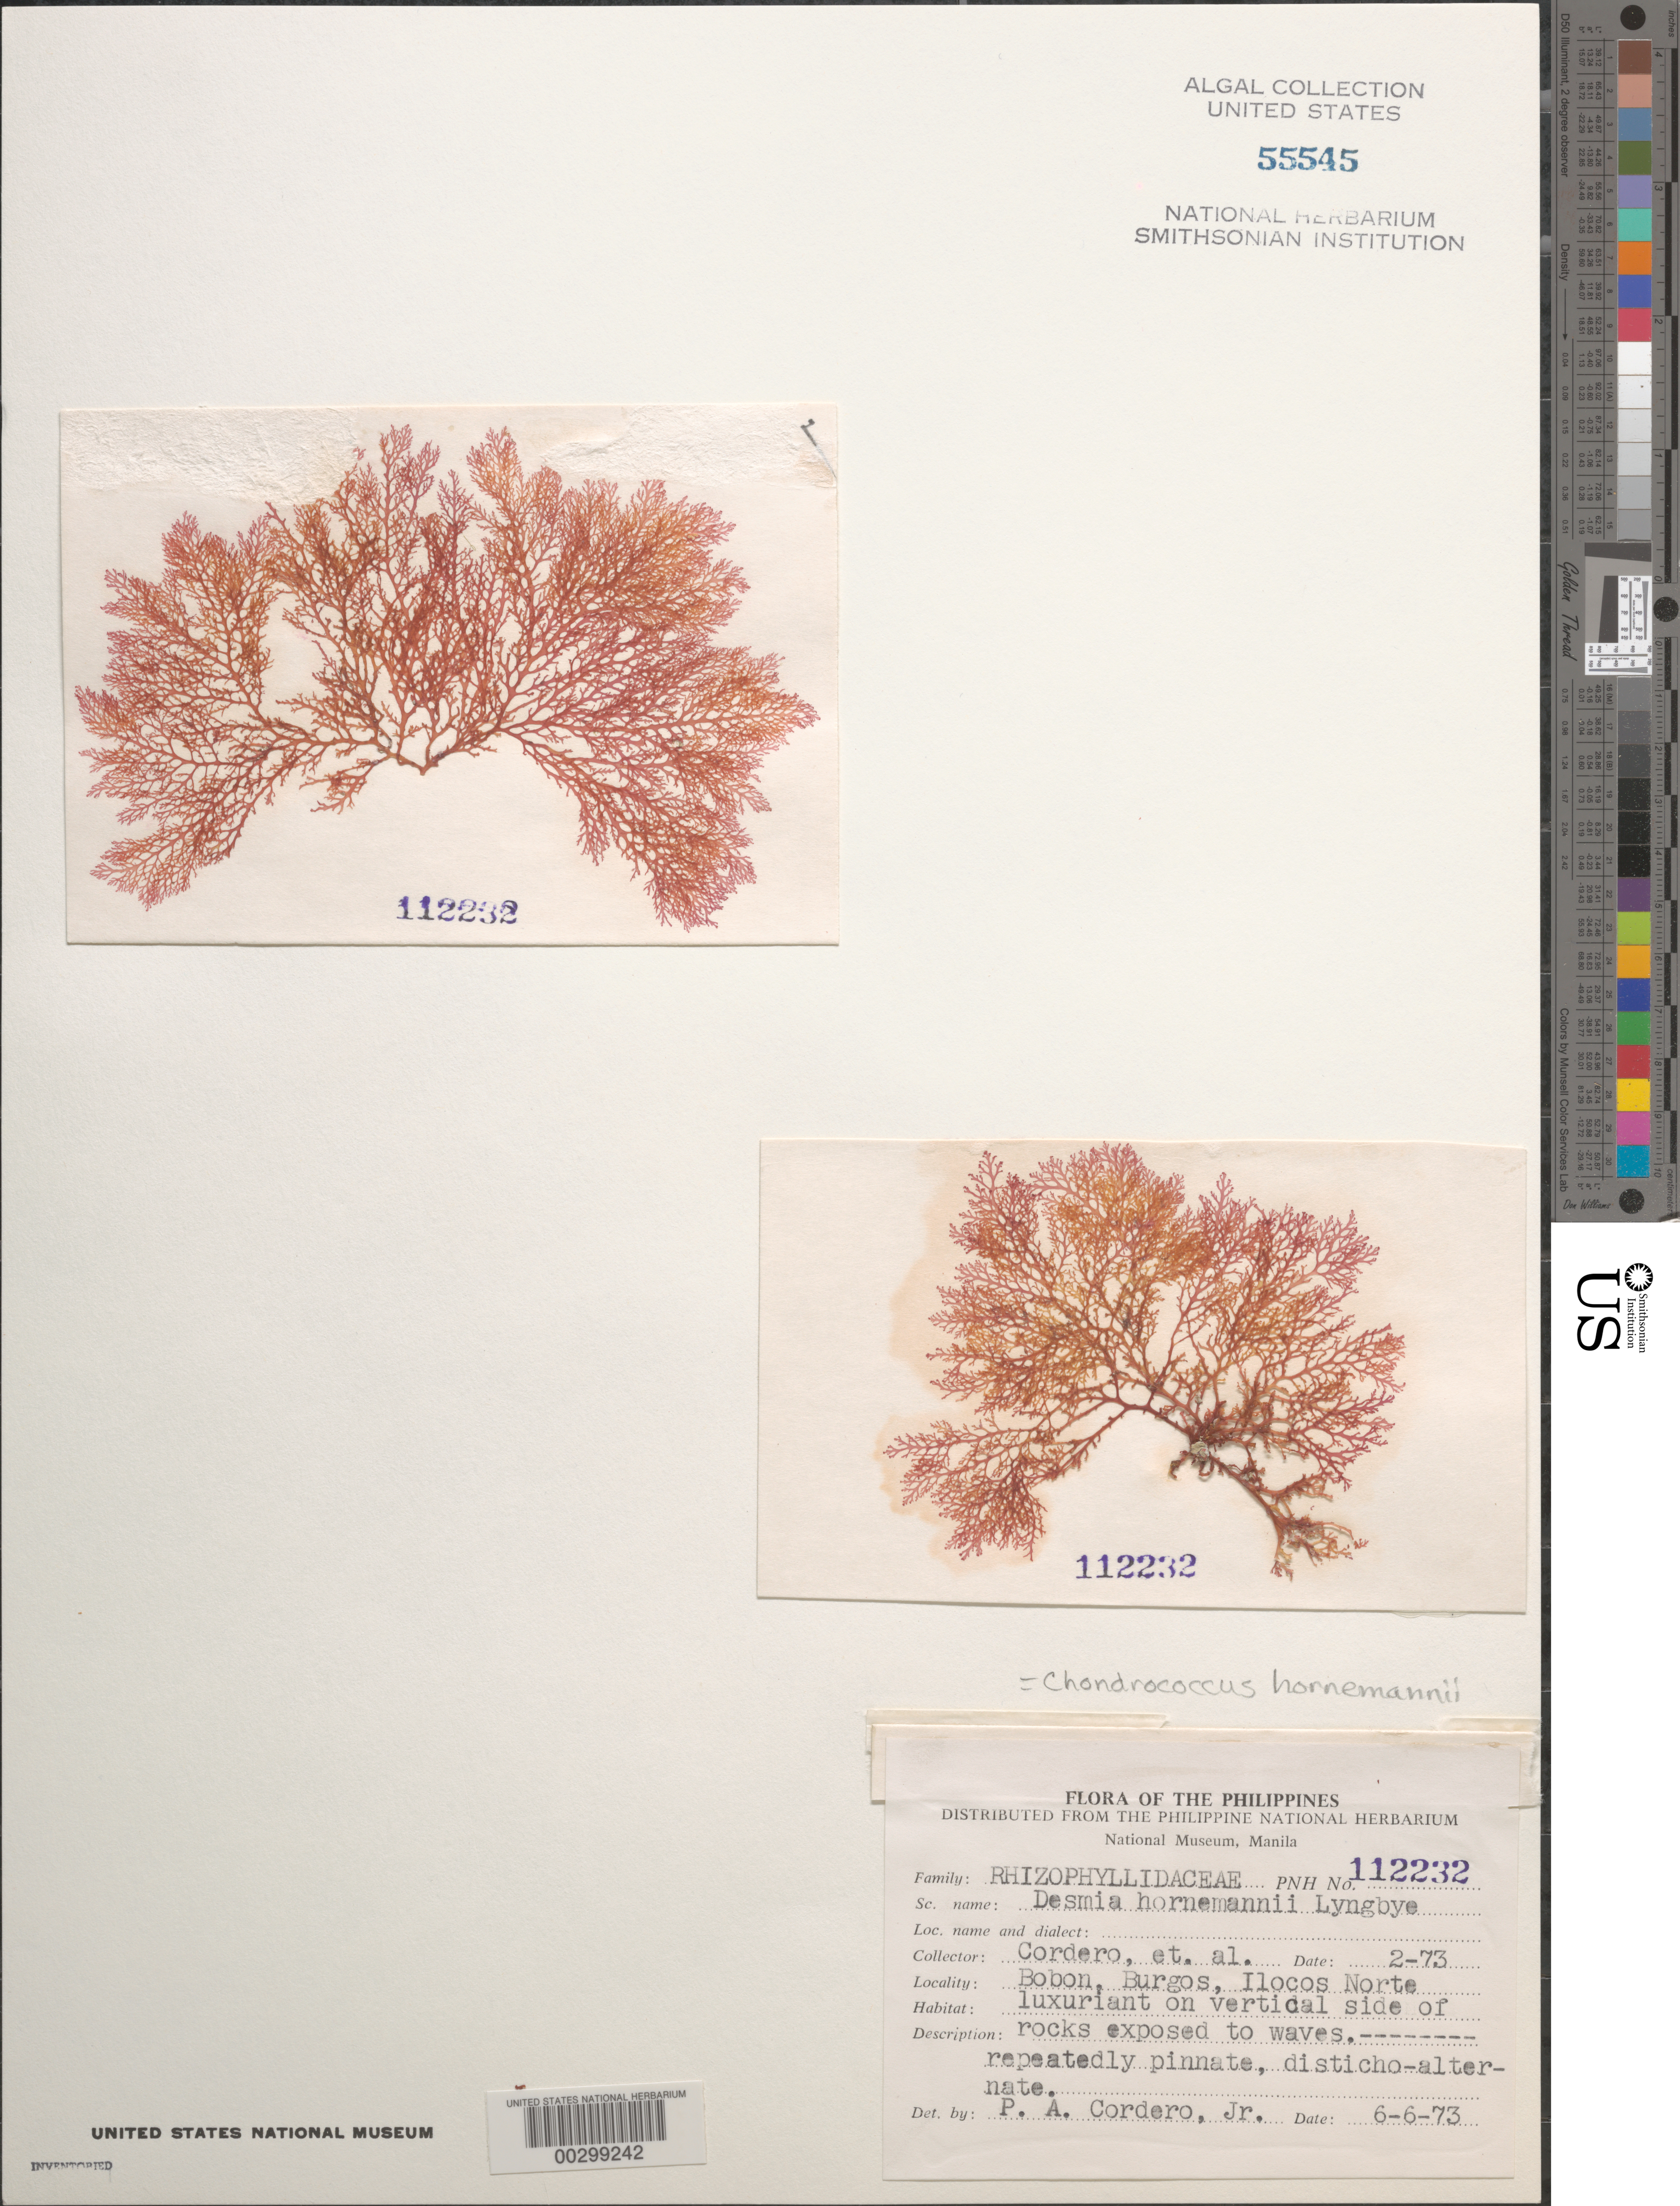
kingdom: Plantae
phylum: Rhodophyta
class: Florideophyceae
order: Gigartinales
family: Rhizophyllidaceae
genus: Portieria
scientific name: Portieria hornemannii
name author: (Lyngbye) P.C. Silva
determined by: Algae name updating Project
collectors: P. A. Cordero et al.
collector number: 112232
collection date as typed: Feb 1973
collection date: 1973-02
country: Philippines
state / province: Ilocos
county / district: Ilocos Norte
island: Luzon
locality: Bobon, Burgos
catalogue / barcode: US 55545